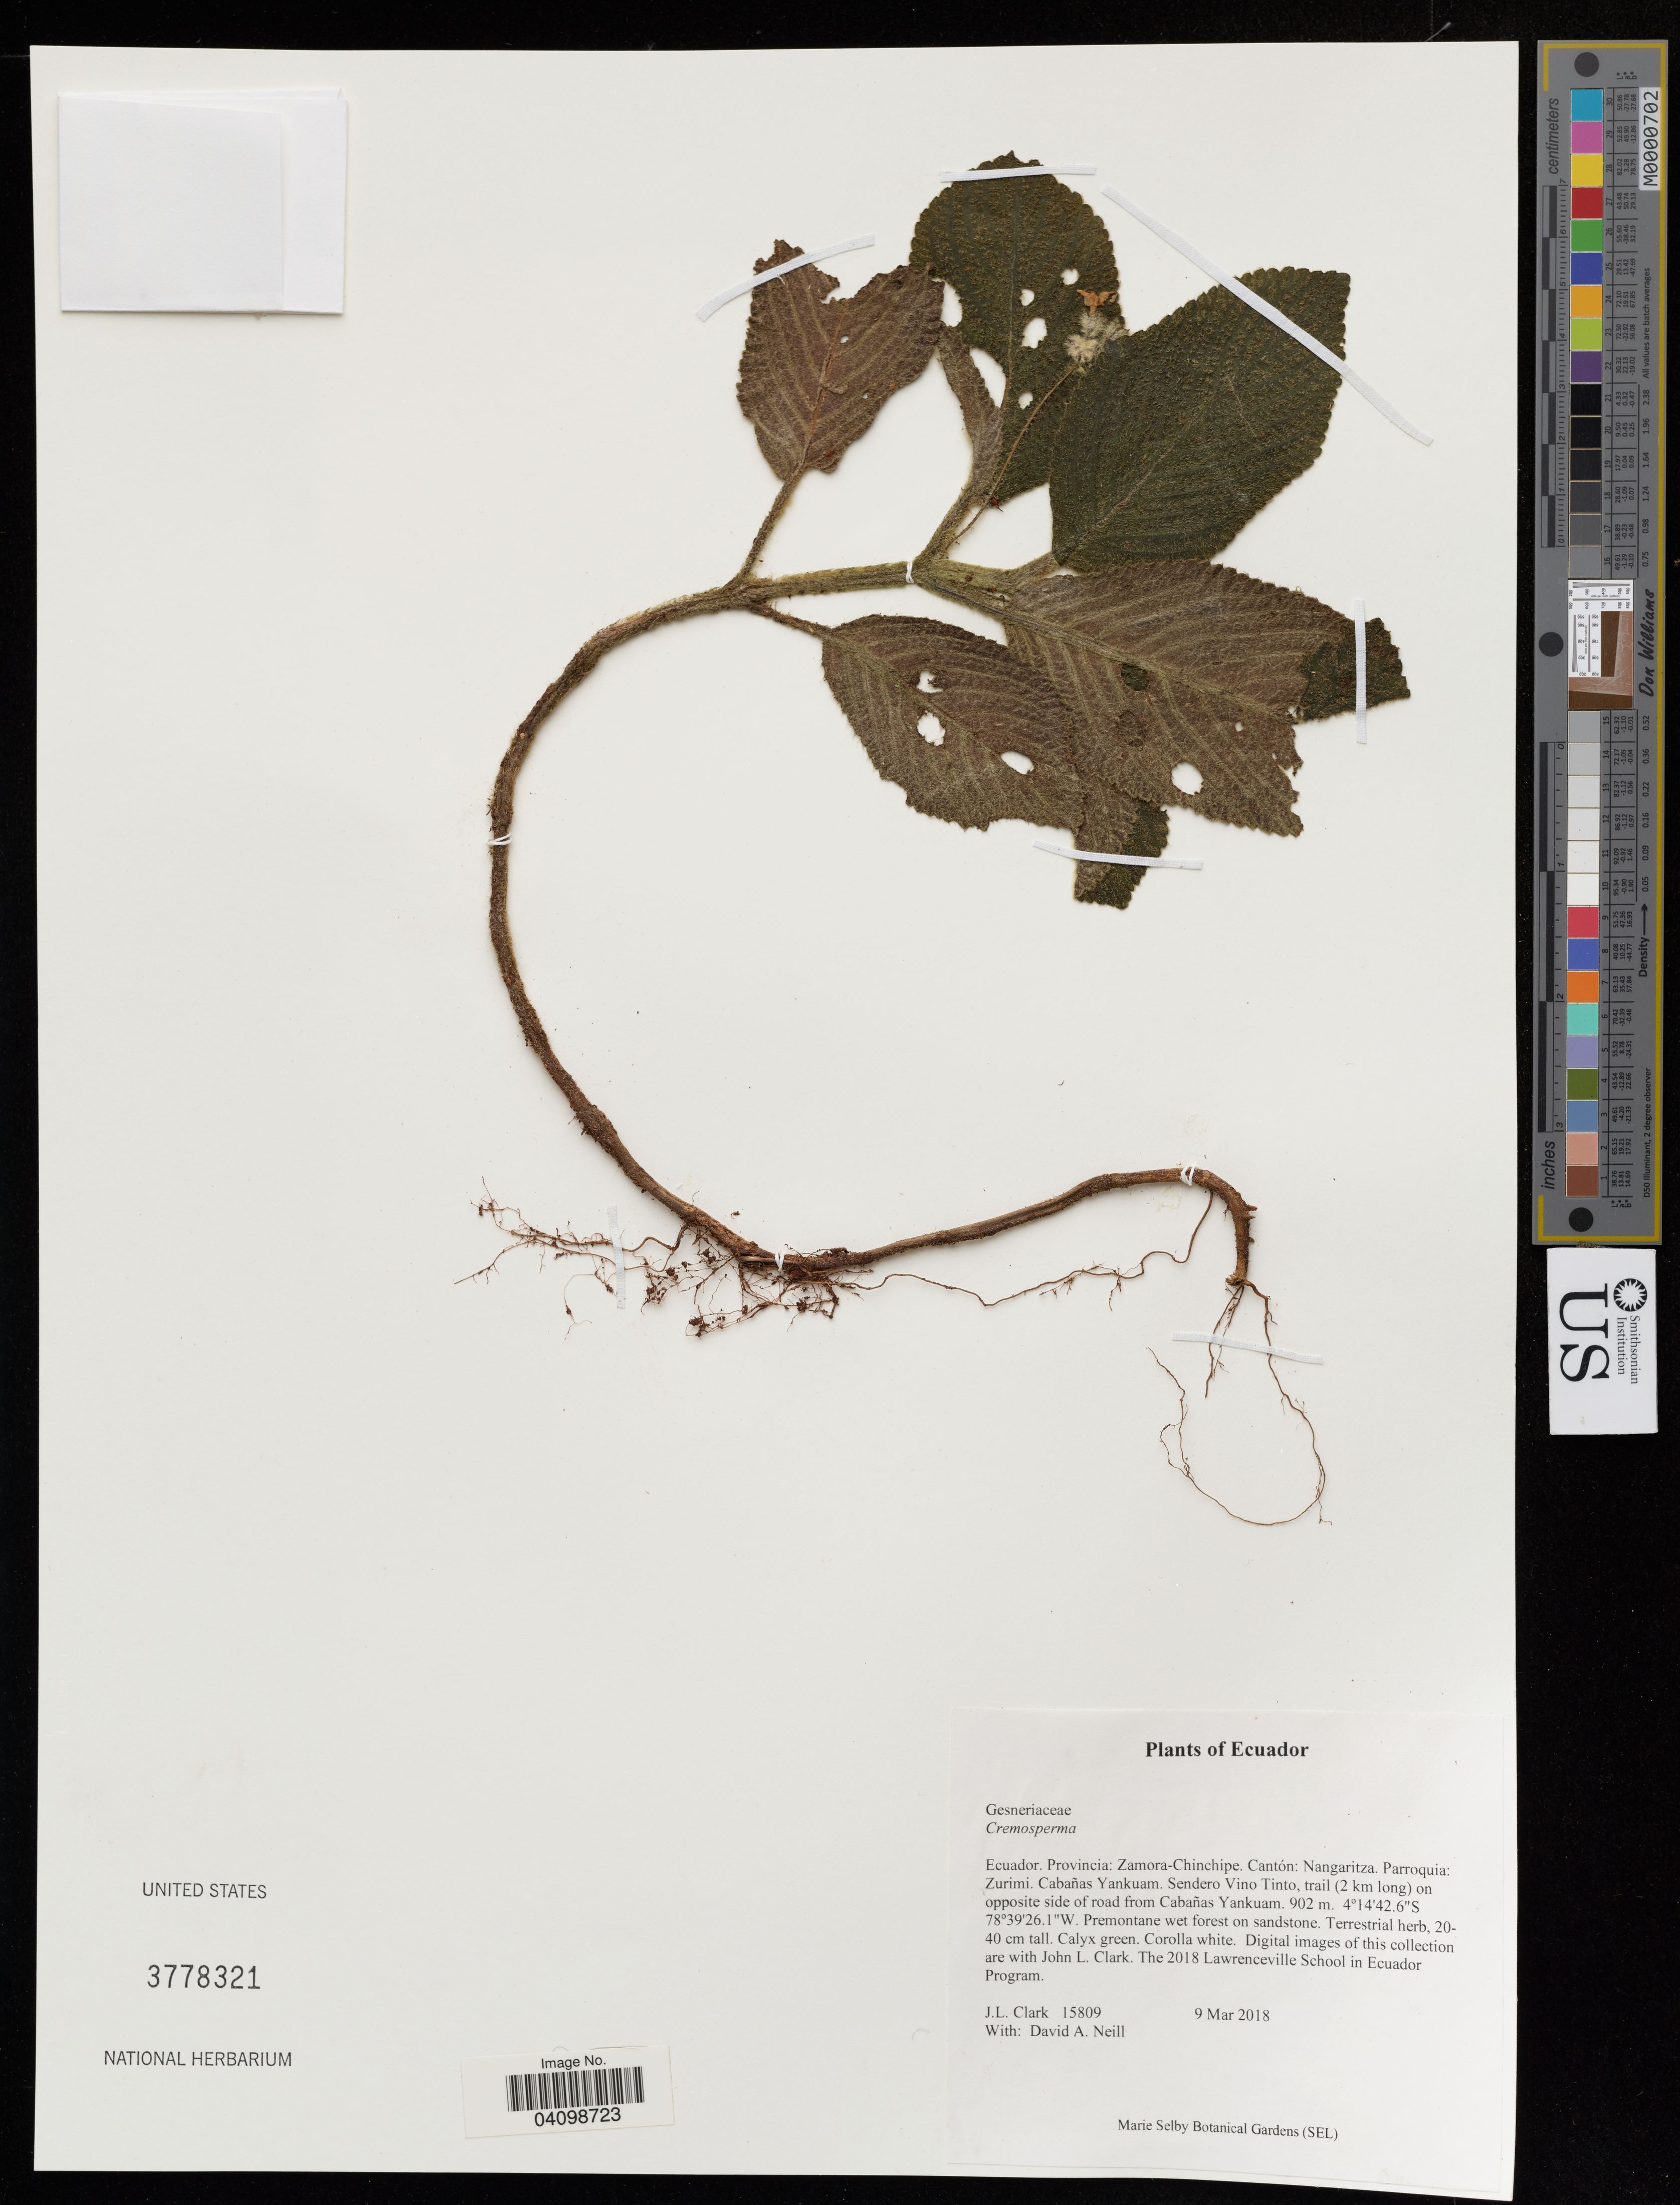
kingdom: Plantae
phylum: Tracheophyta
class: Magnoliopsida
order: Lamiales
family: Gesneriaceae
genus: Cremosperma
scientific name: Cremosperma sp.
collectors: J. Clark & D. A. Neill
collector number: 15809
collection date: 2018-03-09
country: Ecuador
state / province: Zamora-Chinchipe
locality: Cantón: Nangaritza, Parroquia: Zurimi, Cabañas Yankuam, Sendero Vino Tinto, trail (2 km long) on opposite side of road from Cabañas Yankuam.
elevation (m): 902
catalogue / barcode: US 3778321